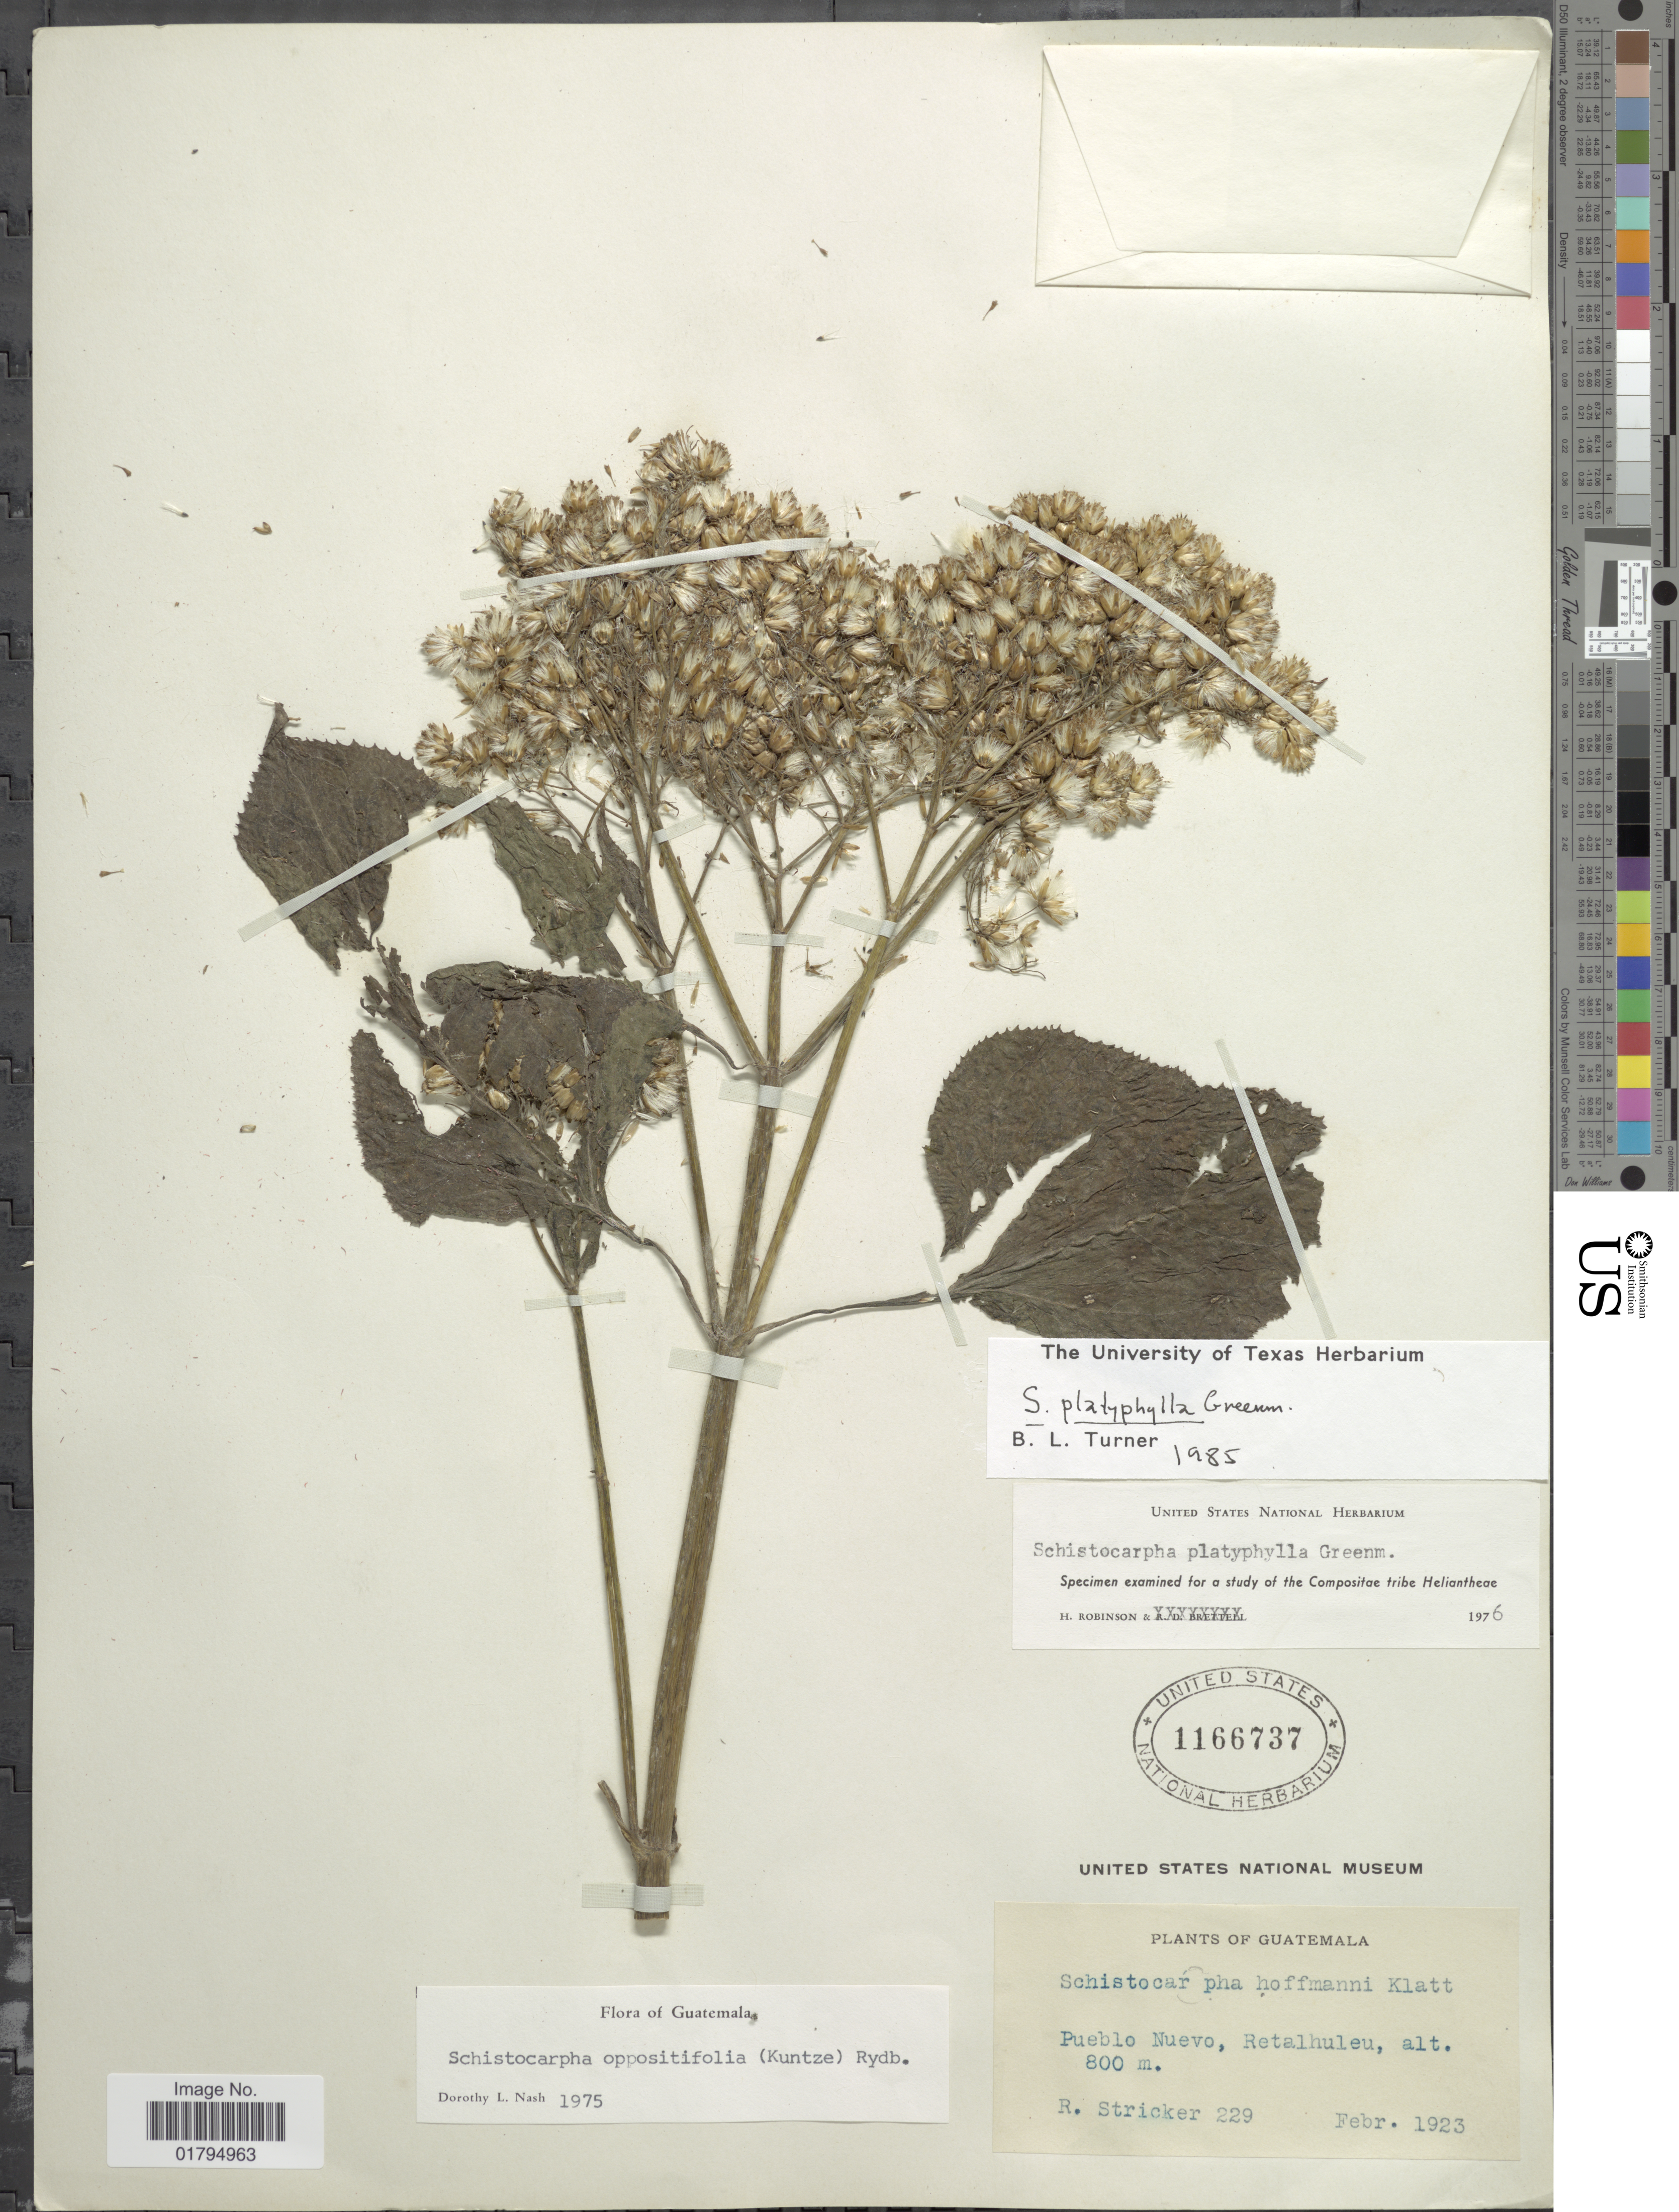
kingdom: Plantae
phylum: Tracheophyta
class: Magnoliopsida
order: Asterales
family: Asteraceae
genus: Schistocarpha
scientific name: Schistocarpha platyphylla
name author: Greenm.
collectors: R. Stricker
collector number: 229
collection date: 1923-02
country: Guatemala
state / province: Retalhuleu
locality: Pueblo Nuevo, Retalhuleu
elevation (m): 800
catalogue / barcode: US 1166737